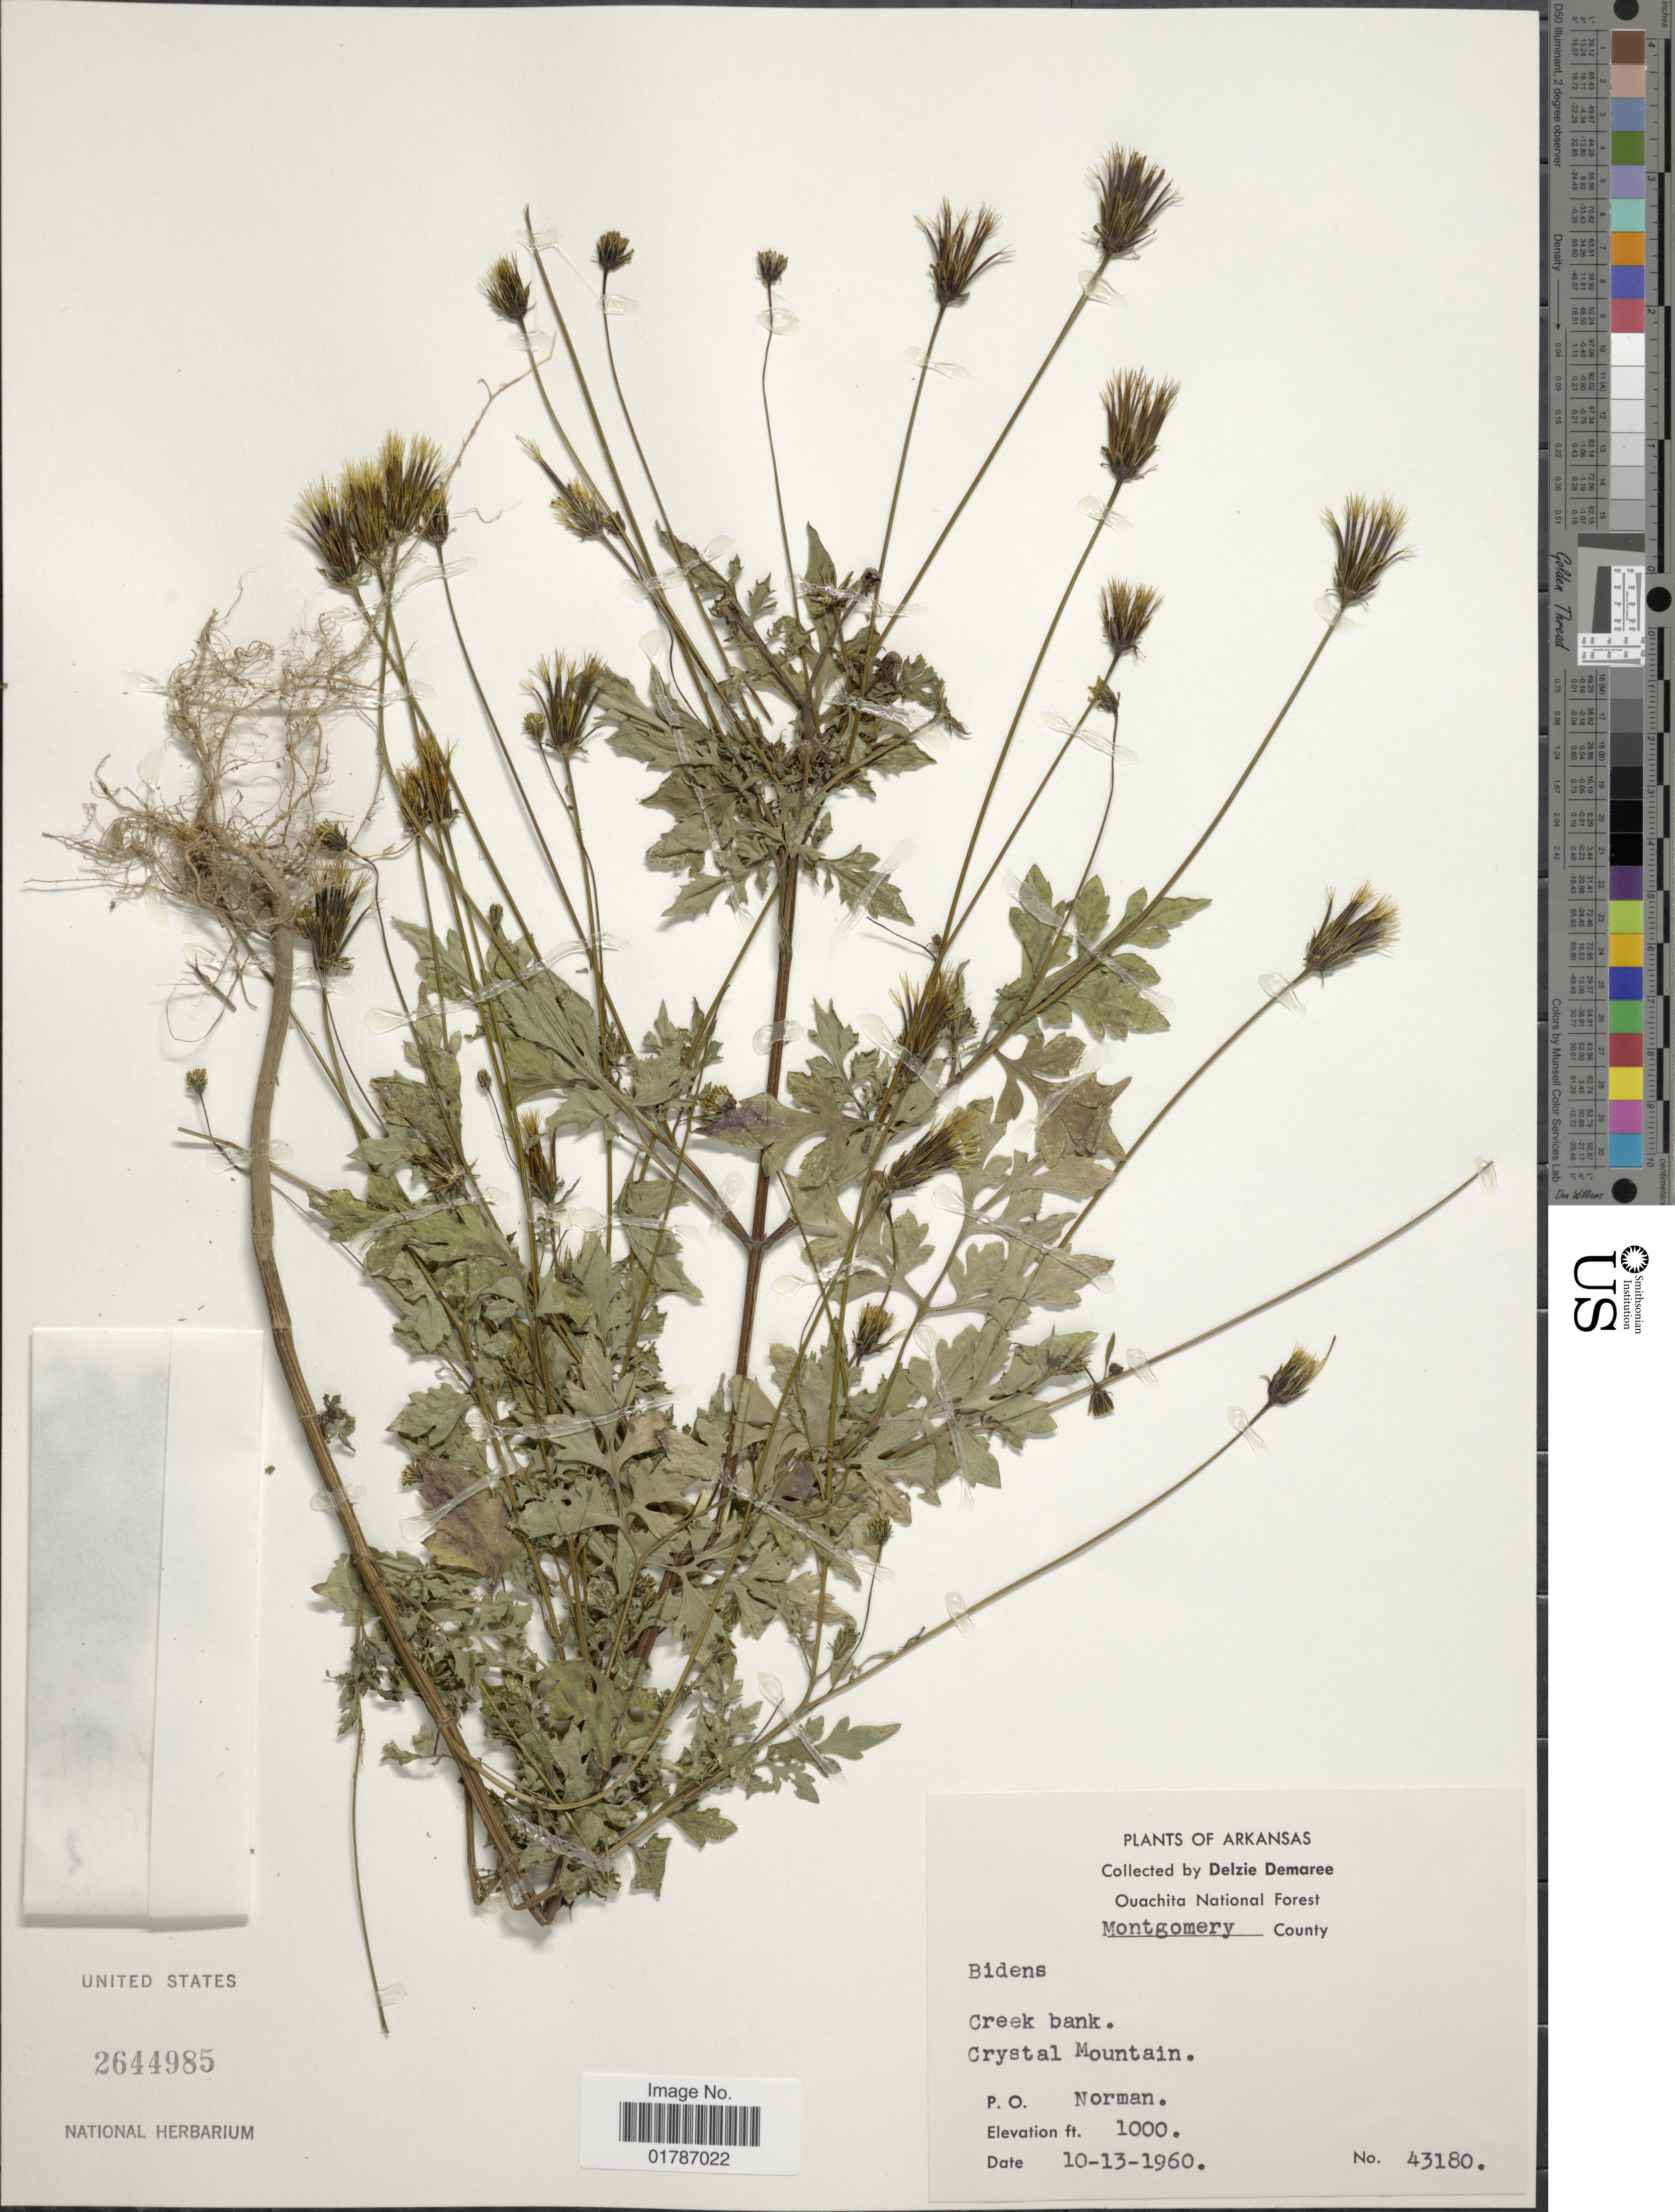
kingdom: Plantae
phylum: Tracheophyta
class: Magnoliopsida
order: Asterales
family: Asteraceae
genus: Bidens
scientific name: Bidens sp.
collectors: D. Demaree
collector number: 43180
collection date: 1960-10-13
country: United States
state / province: Arkansas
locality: Montgomery County, Creek bank, Crystal Mountain, P. O. Norman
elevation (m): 305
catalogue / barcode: US 2644985